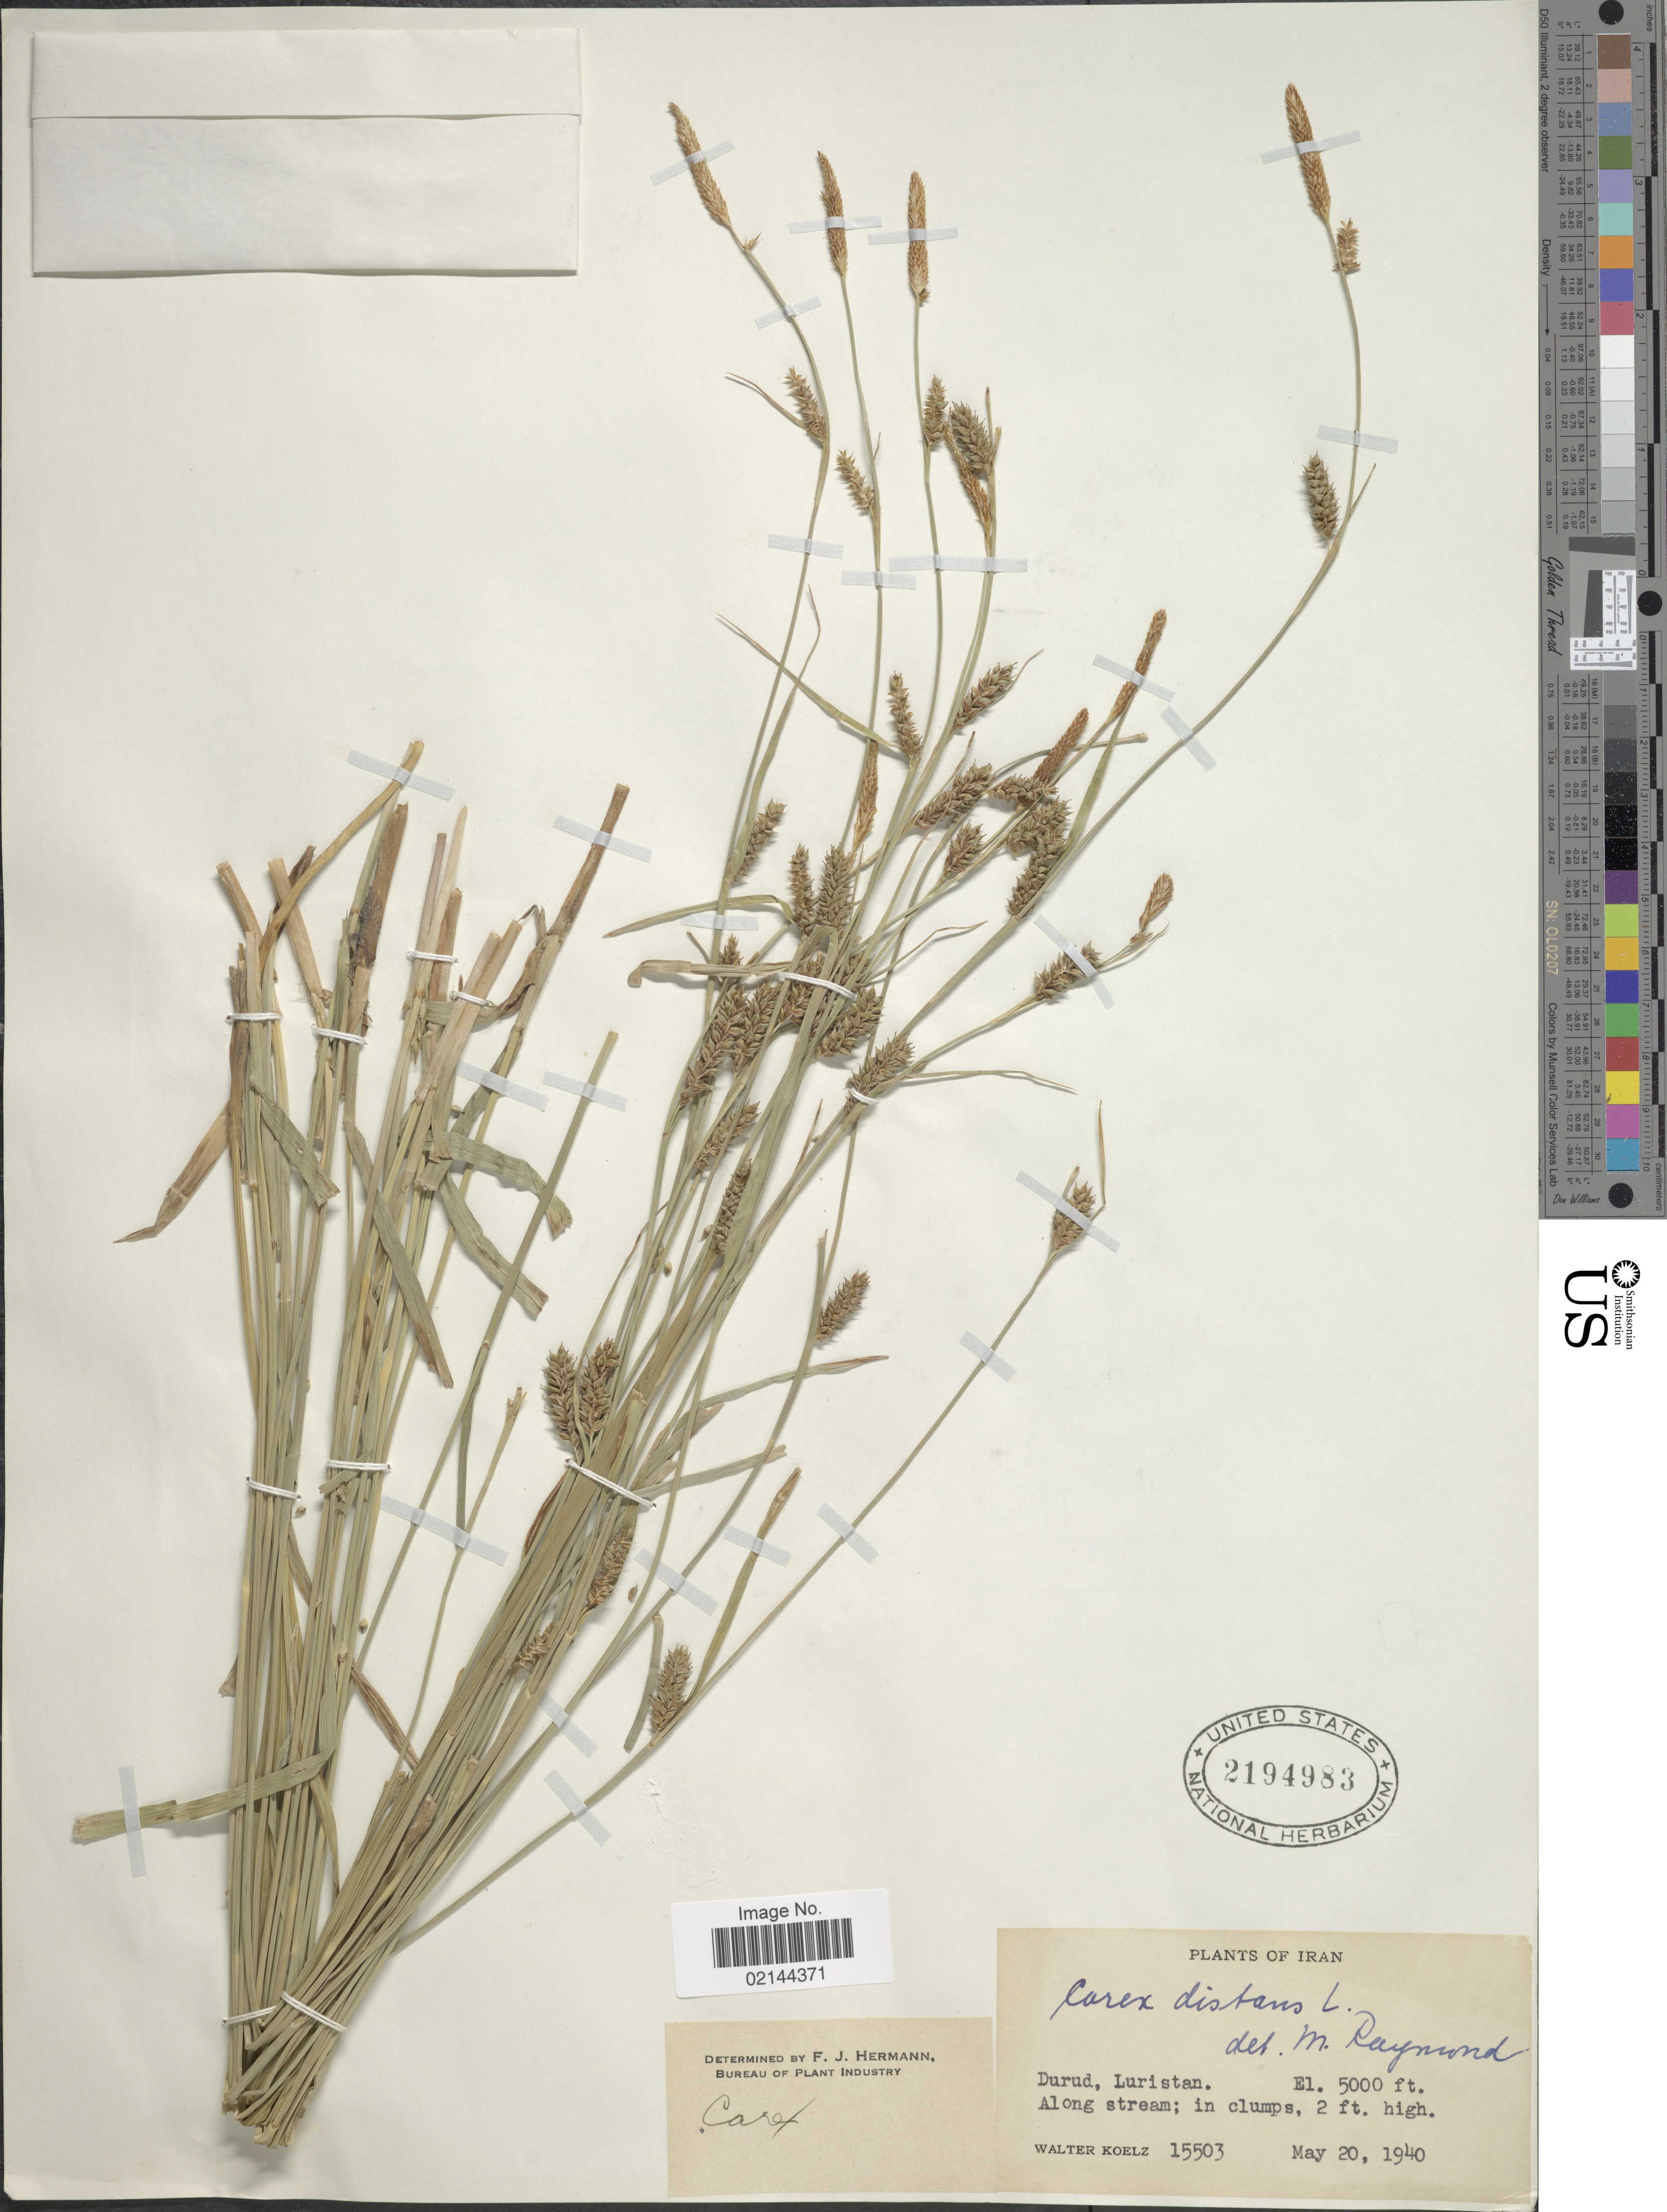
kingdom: Plantae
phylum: Tracheophyta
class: Liliopsida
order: Poales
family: Cyperaceae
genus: Carex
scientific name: Carex distans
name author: L.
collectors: W. N. Koelz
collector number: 15503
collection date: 1940-05-20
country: Iran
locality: Durud, Luristan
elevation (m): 1524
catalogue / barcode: US 2194983